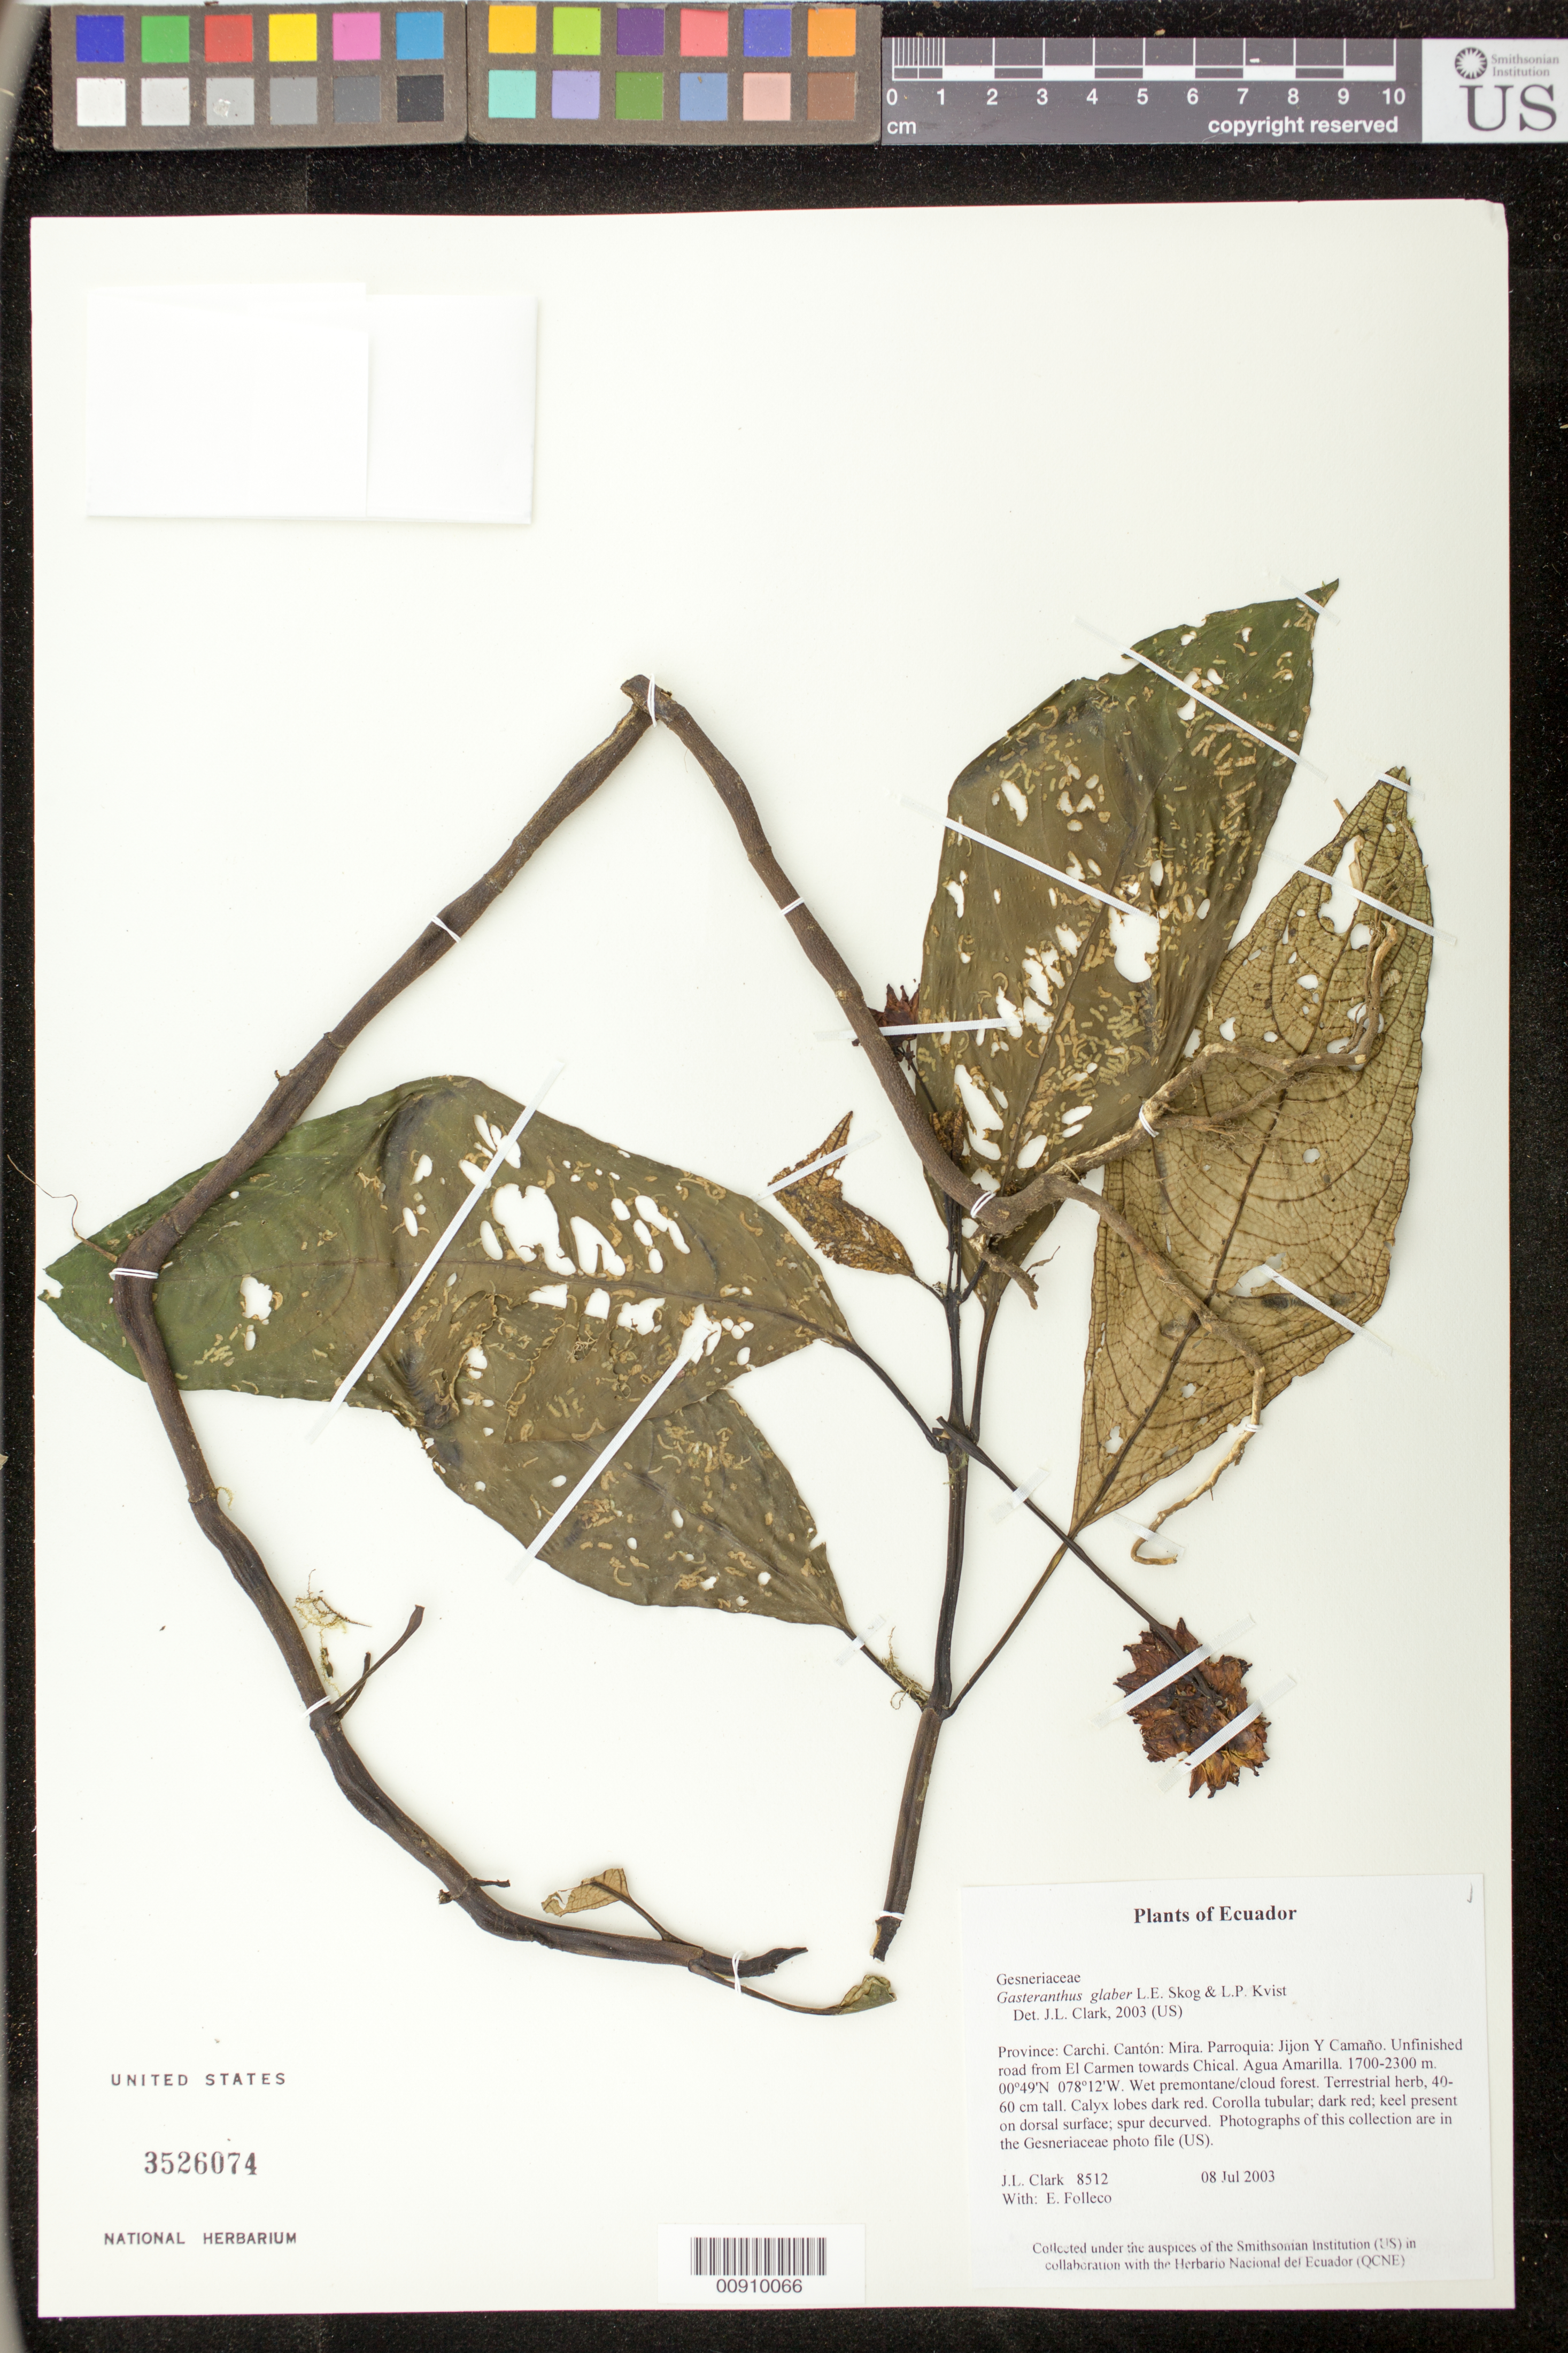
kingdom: Plantae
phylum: Tracheophyta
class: Magnoliopsida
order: Lamiales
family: Gesneriaceae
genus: Gasteranthus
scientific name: Gasteranthus glaber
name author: L.E. Skog & L.P. Kvist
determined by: Clark, J. L., (SEL), The Marie Selby Botanical Garden (UNITED STATES)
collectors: J. L. Clark & E. Folleco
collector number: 8512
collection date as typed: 08 Jul 2003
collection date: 2003-07-08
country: Ecuador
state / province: Carchi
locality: Mira. Parroquia: Jijon Y Camaño. Unfinished road from El Carmen towards Chical. Agua Amarilla.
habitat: Wet premontane/cloud forest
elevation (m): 1700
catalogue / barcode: US 3526074